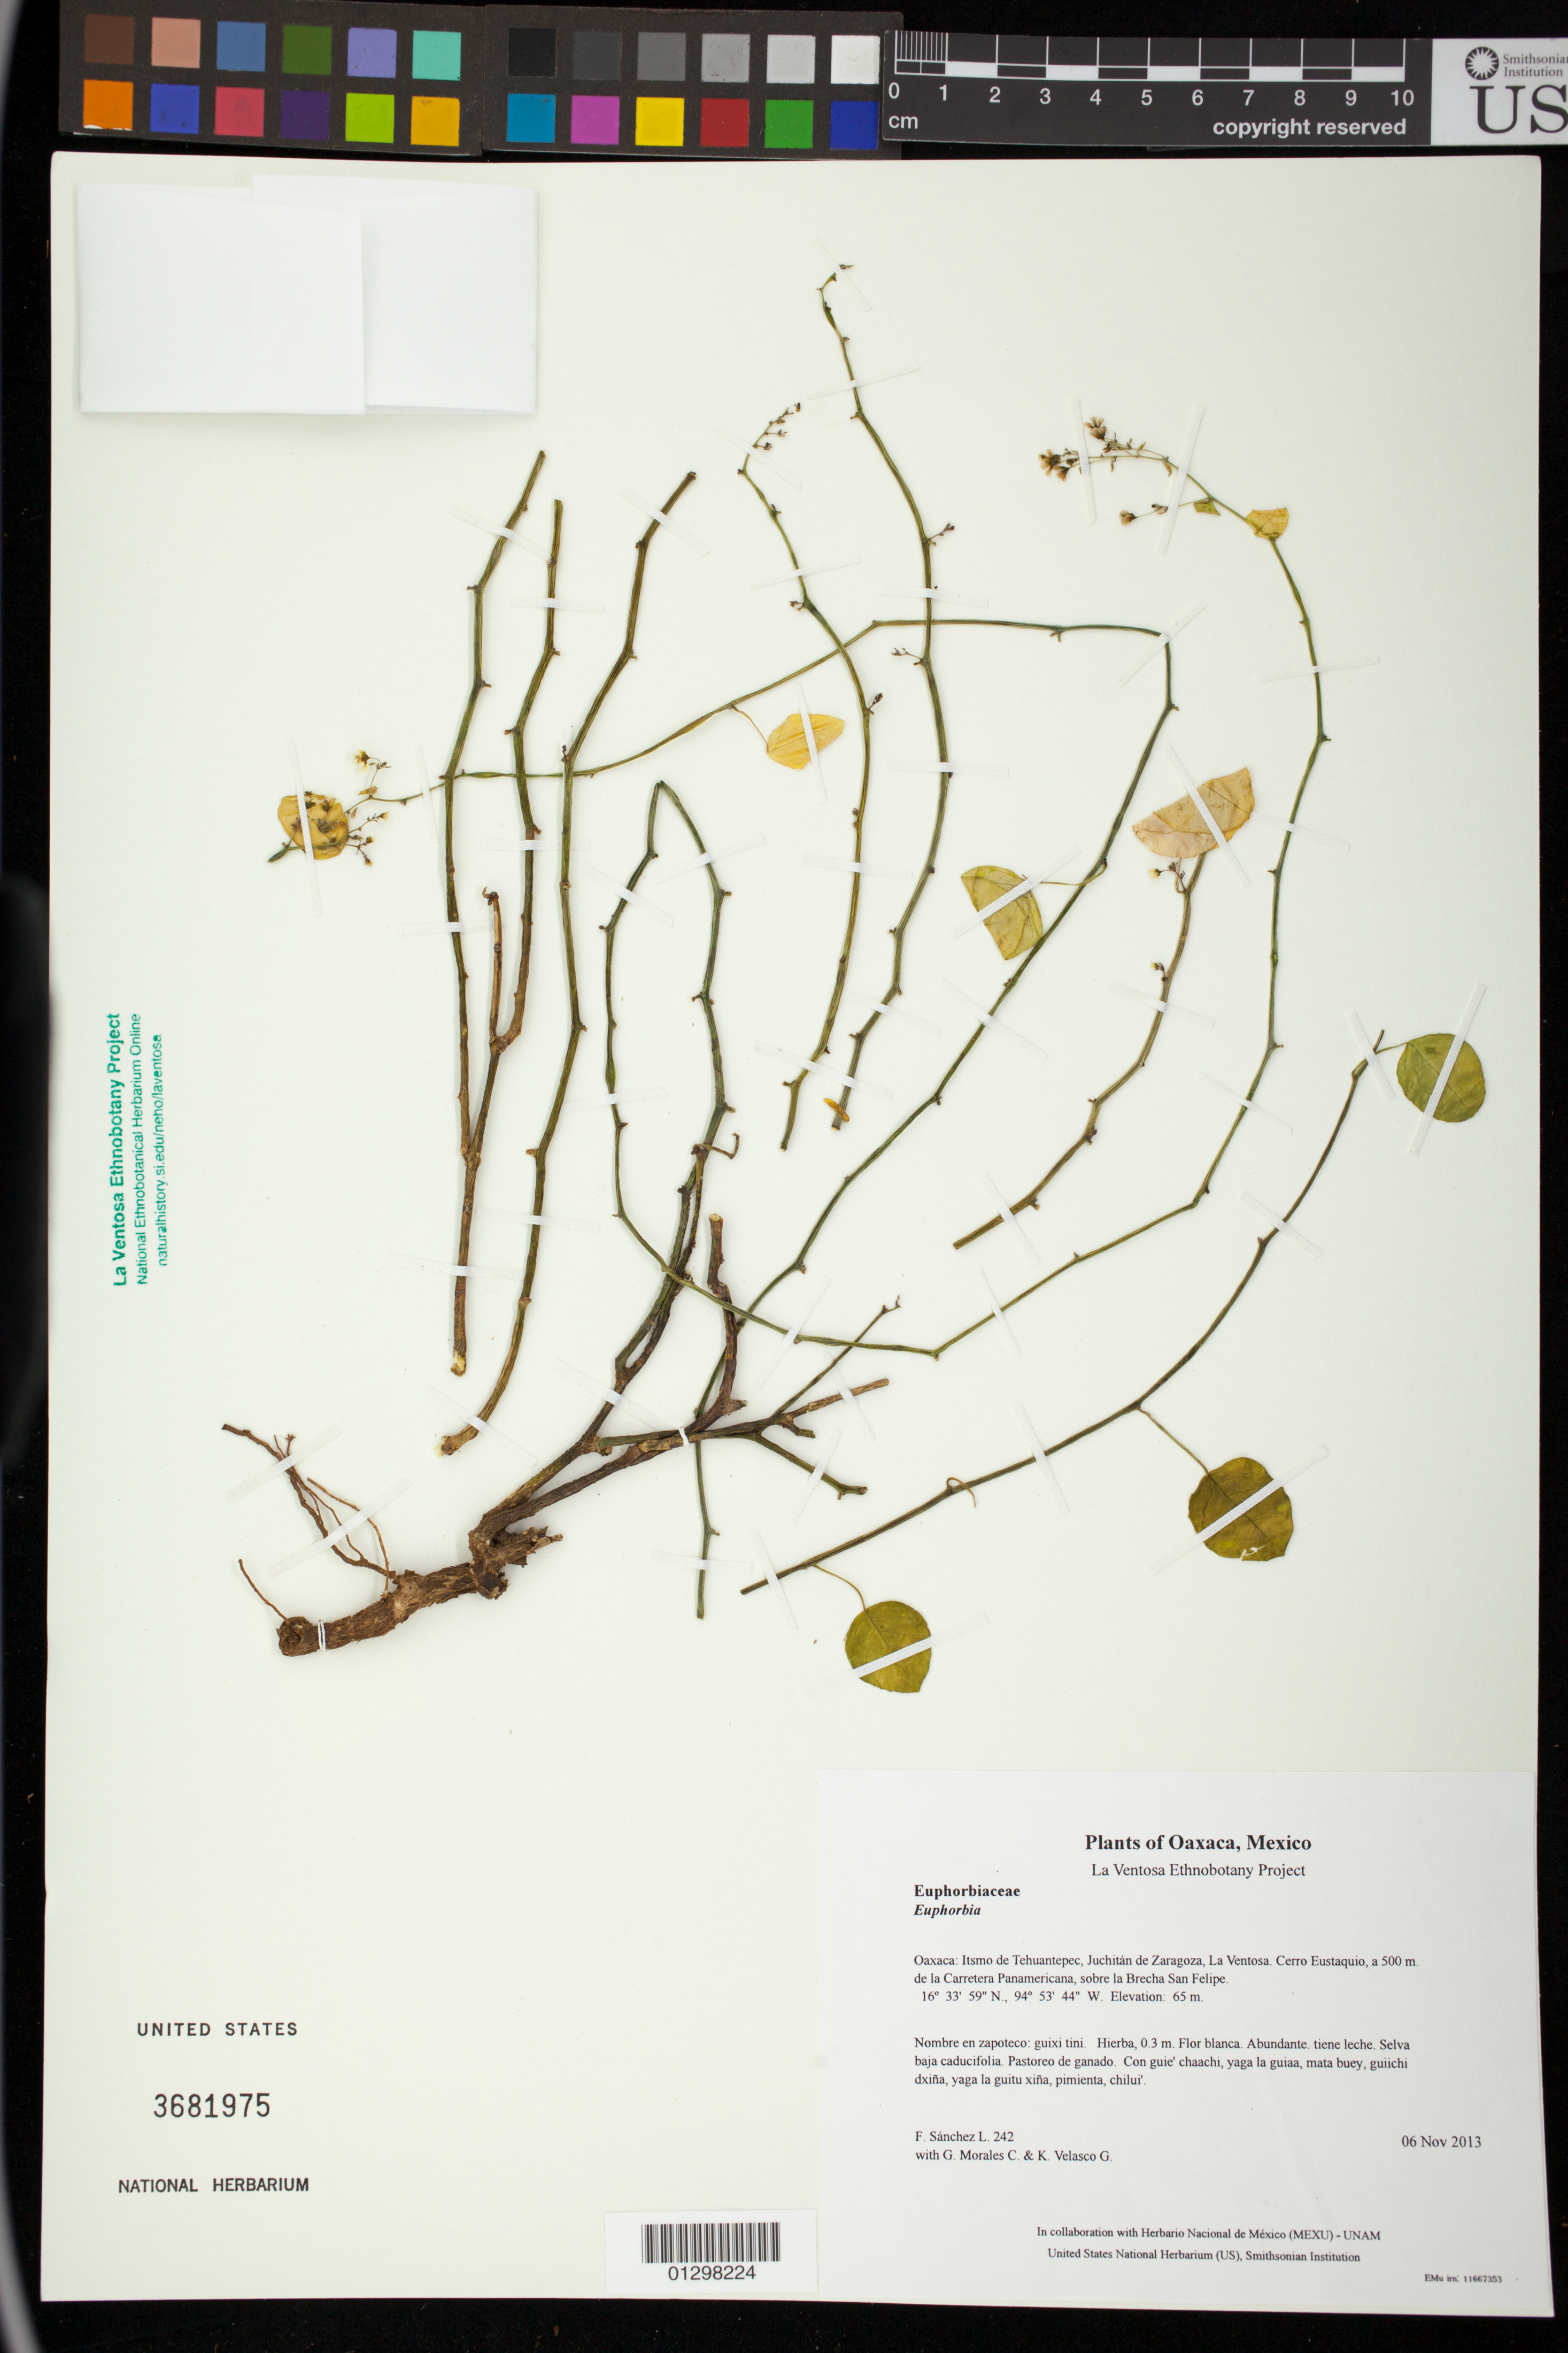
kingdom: Plantae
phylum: Tracheophyta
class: Magnoliopsida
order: Malpighiales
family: Euphorbiaceae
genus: Euphorbia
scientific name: Euphorbia guiengola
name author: W.R. Buck & Huft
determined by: Steinmann, Victor W.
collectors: F. Sánchez L., G. Morales C. & K. Velasco G.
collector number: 242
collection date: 2013-11-06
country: Mexico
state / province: Oaxaca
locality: Itsmo de Tehuantepec, Juchitán de Zaragoza, La Ventosa. Cerro Eustaquio, a 500 m. de la Carretera Panamericana, sobre la Brecha San Felipe.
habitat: Selva baja caducifolia. Pastoreo de ganado.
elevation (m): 65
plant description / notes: JEBOT, MEXU, SERO, US; Yaga bandaga. 0.3 m. Guie' naquichi'. Stale.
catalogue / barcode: US 3681975